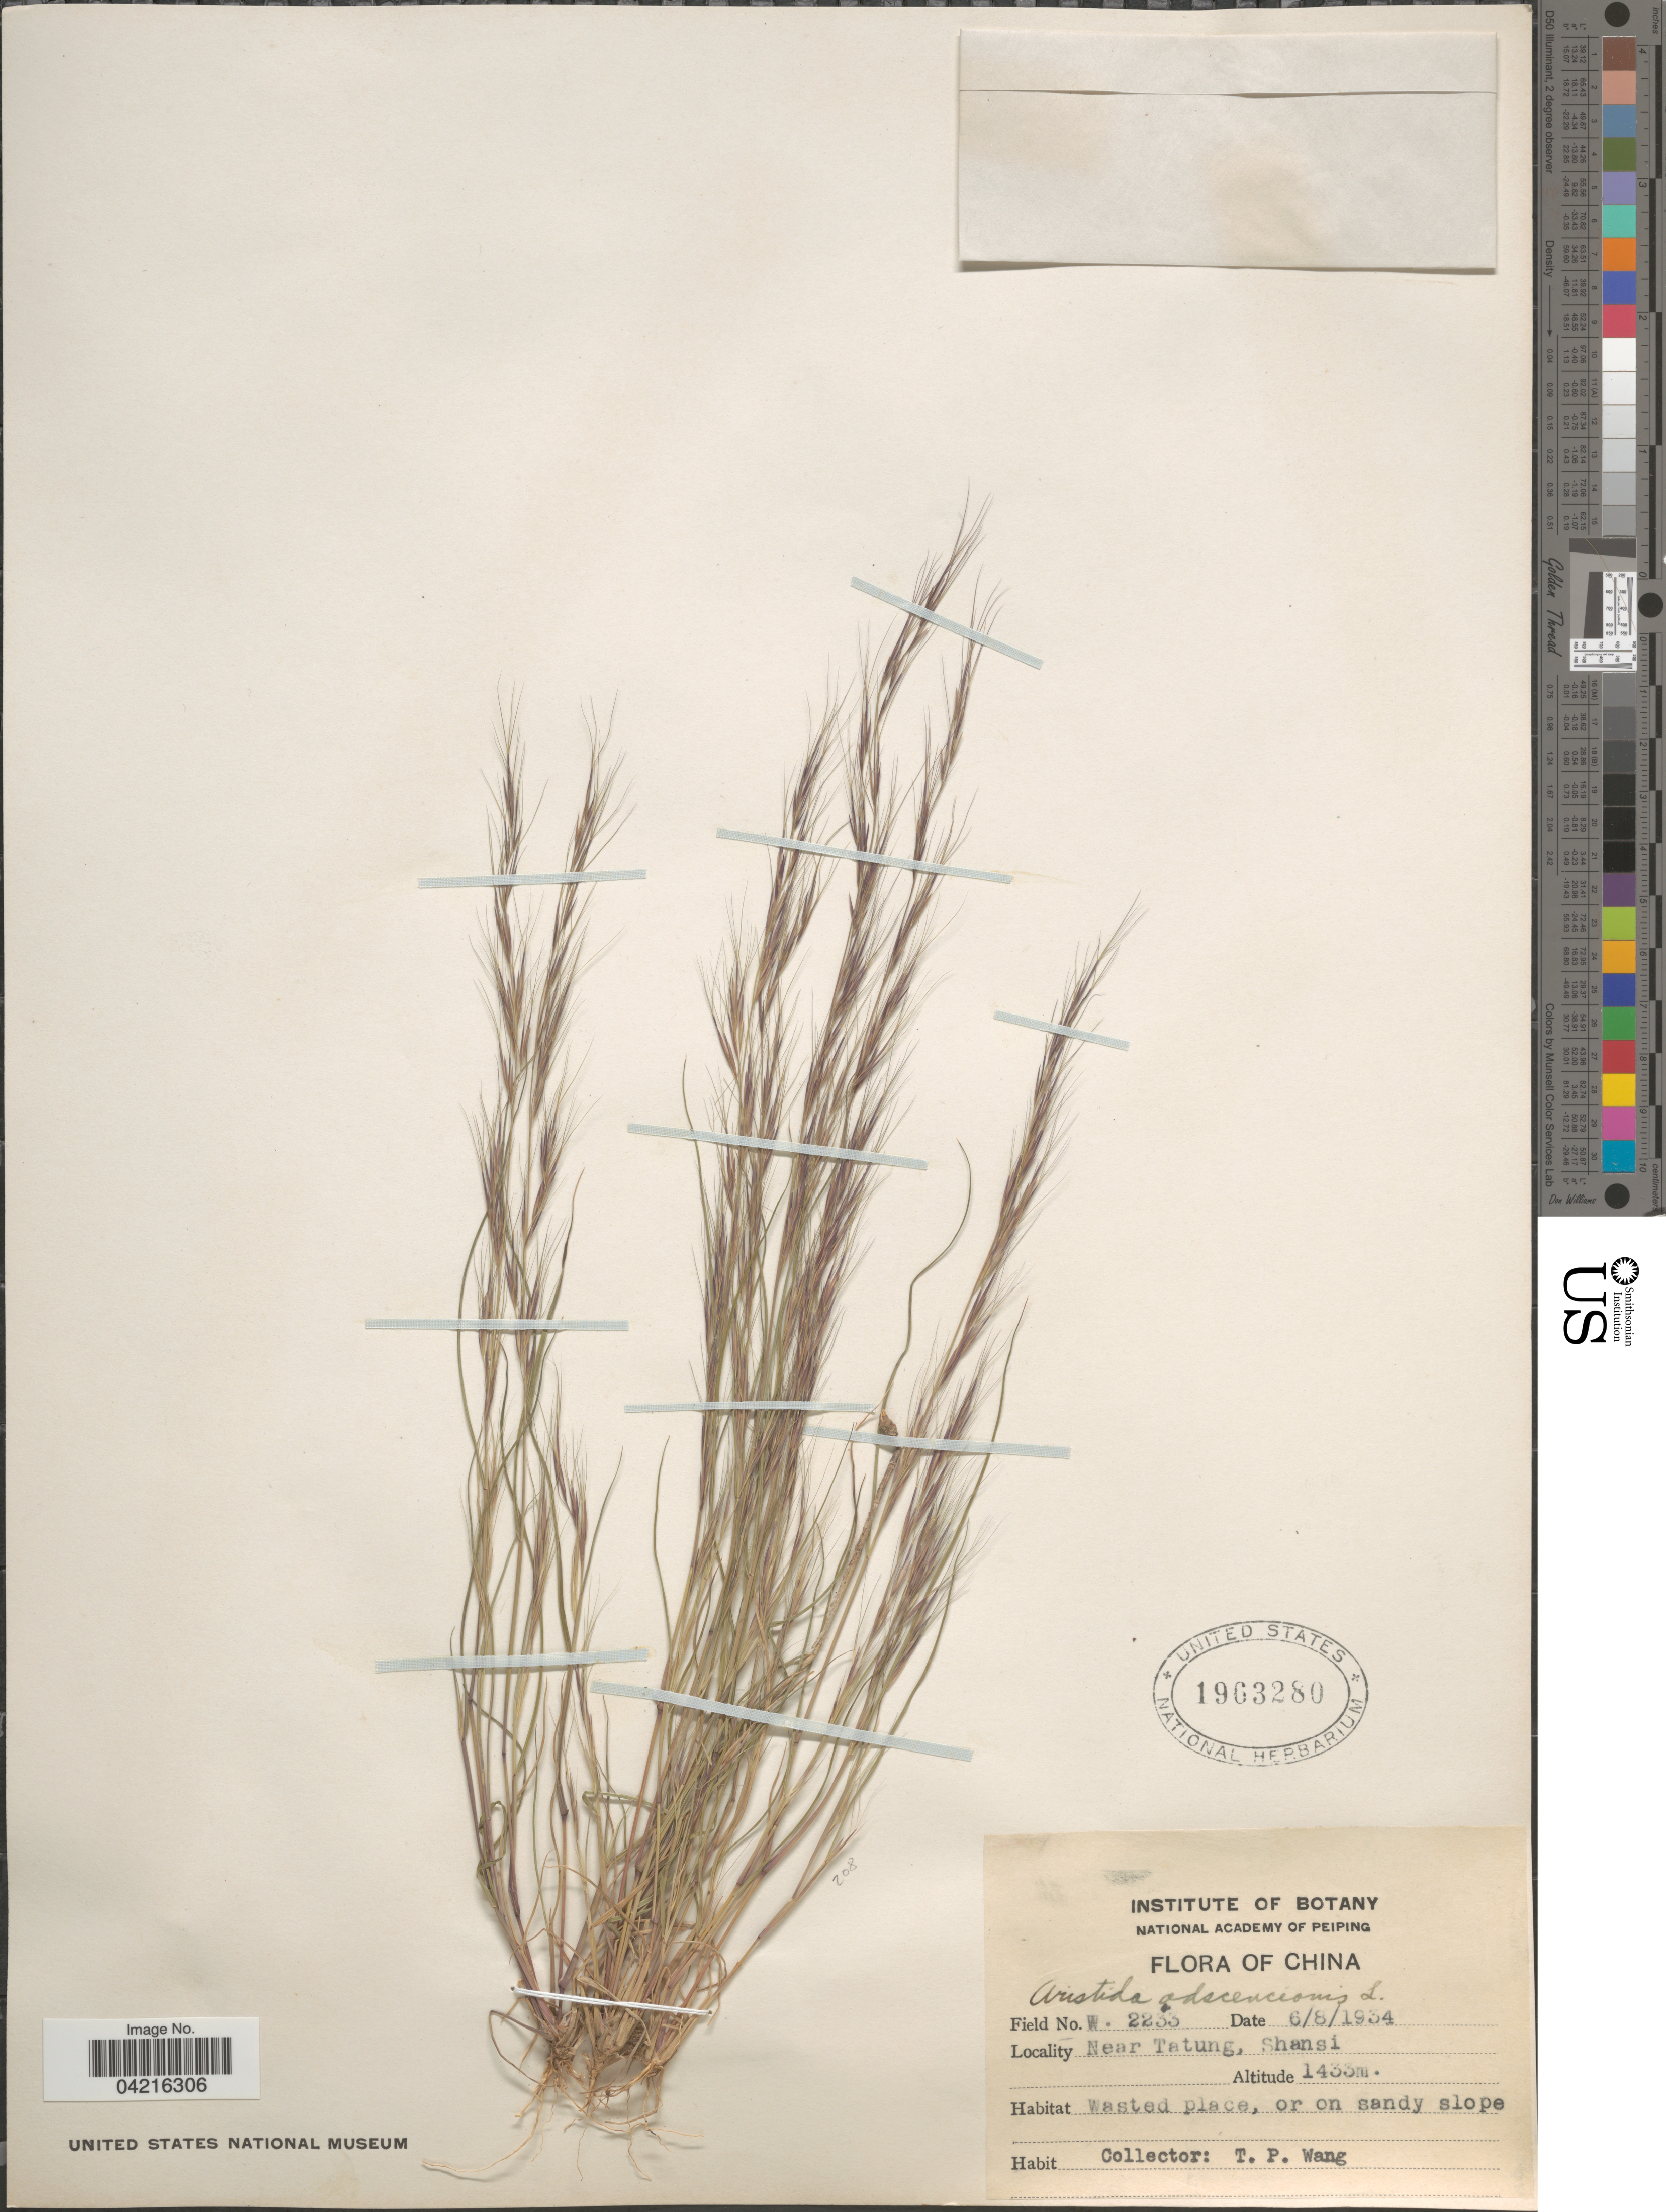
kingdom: Plantae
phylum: Tracheophyta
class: Liliopsida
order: Poales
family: Poaceae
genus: Aristida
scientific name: Aristida adscensionis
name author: L.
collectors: T. Wang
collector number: W.2233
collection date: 1934-08-06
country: China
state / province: Shanxi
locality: Near Tatung, Shansi. Wasted place, or on sandy slope.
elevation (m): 1433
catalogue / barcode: US 1963280